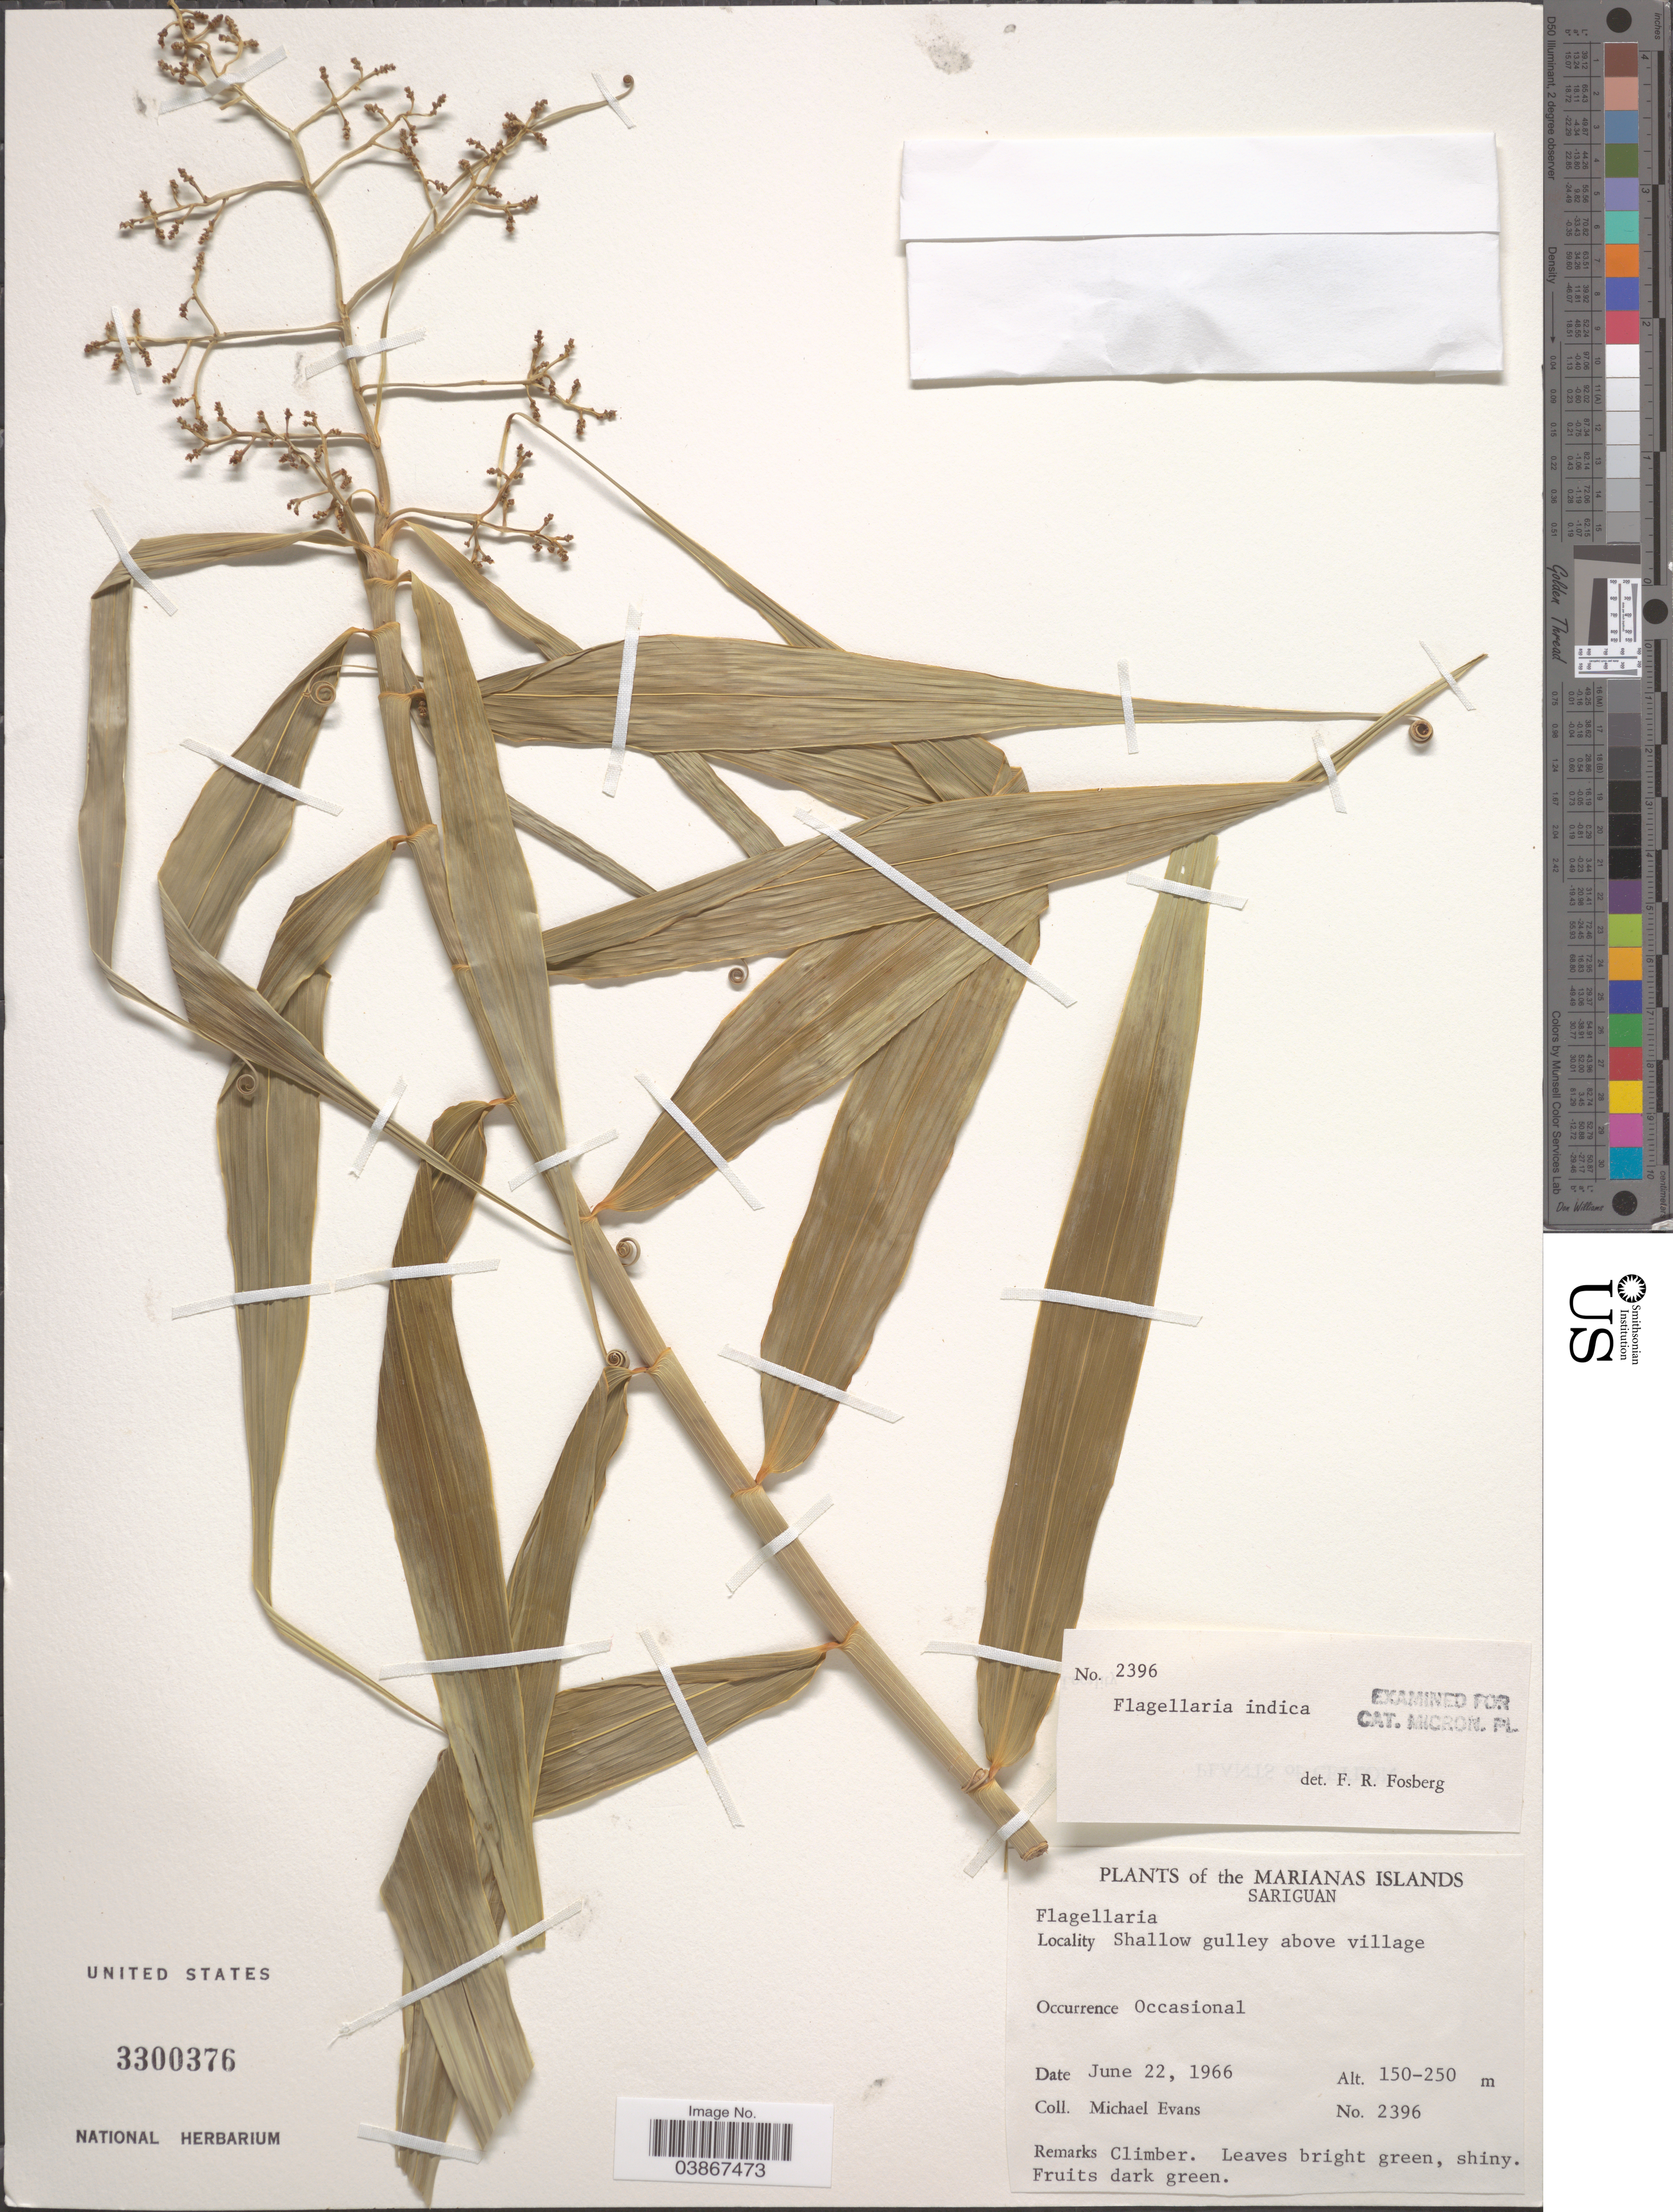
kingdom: Plantae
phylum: Tracheophyta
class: Liliopsida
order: Poales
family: Flagellariaceae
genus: Flagellaria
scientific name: Flagellaria indica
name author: L.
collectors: M. Evans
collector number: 2396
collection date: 1966-06-22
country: Northern Mariana Islands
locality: The Marianas Islands. Sariguan. Shallow gulley above village.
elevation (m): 150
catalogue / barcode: US 3300376